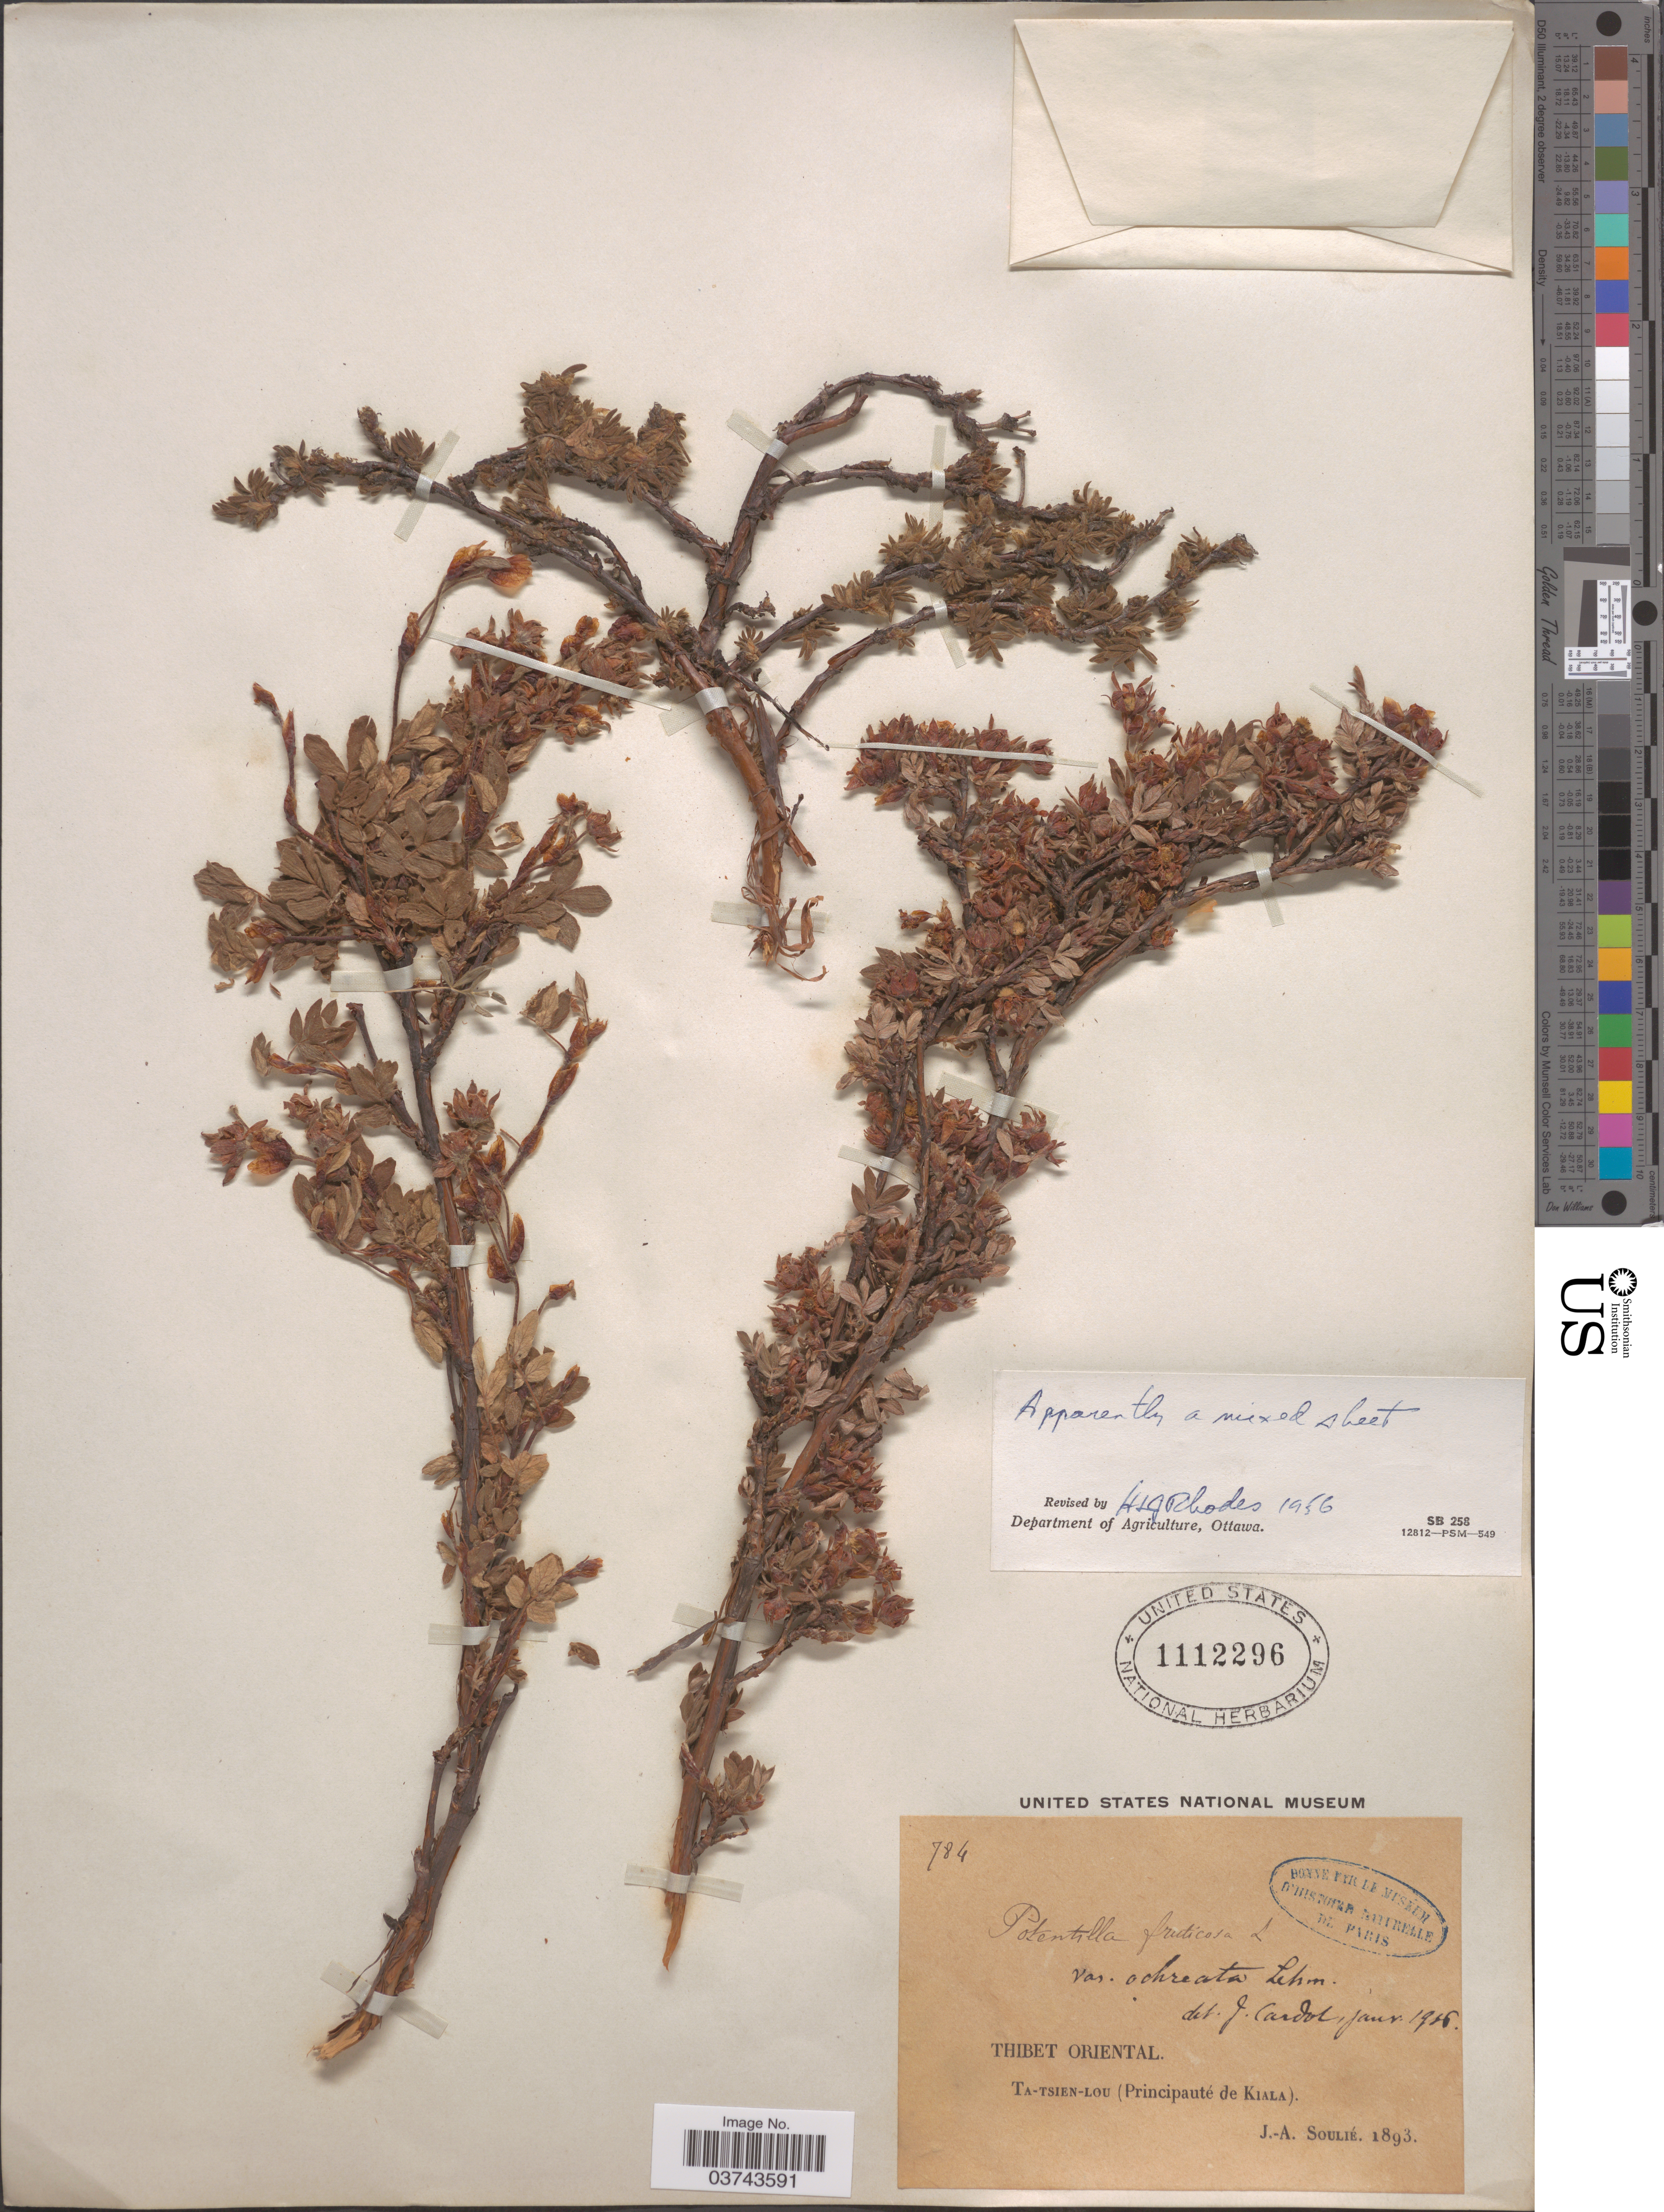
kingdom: Plantae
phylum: Tracheophyta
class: Magnoliopsida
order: Rosales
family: Rosaceae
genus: Dasiphora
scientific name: Dasiphora fruticosa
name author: (L.) Rydb.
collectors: J. Soulié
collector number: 784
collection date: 1893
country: China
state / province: Xizang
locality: Thibet Oriental. Ta-Tsien-Lou (Principauté de Kiala).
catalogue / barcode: US 1112296